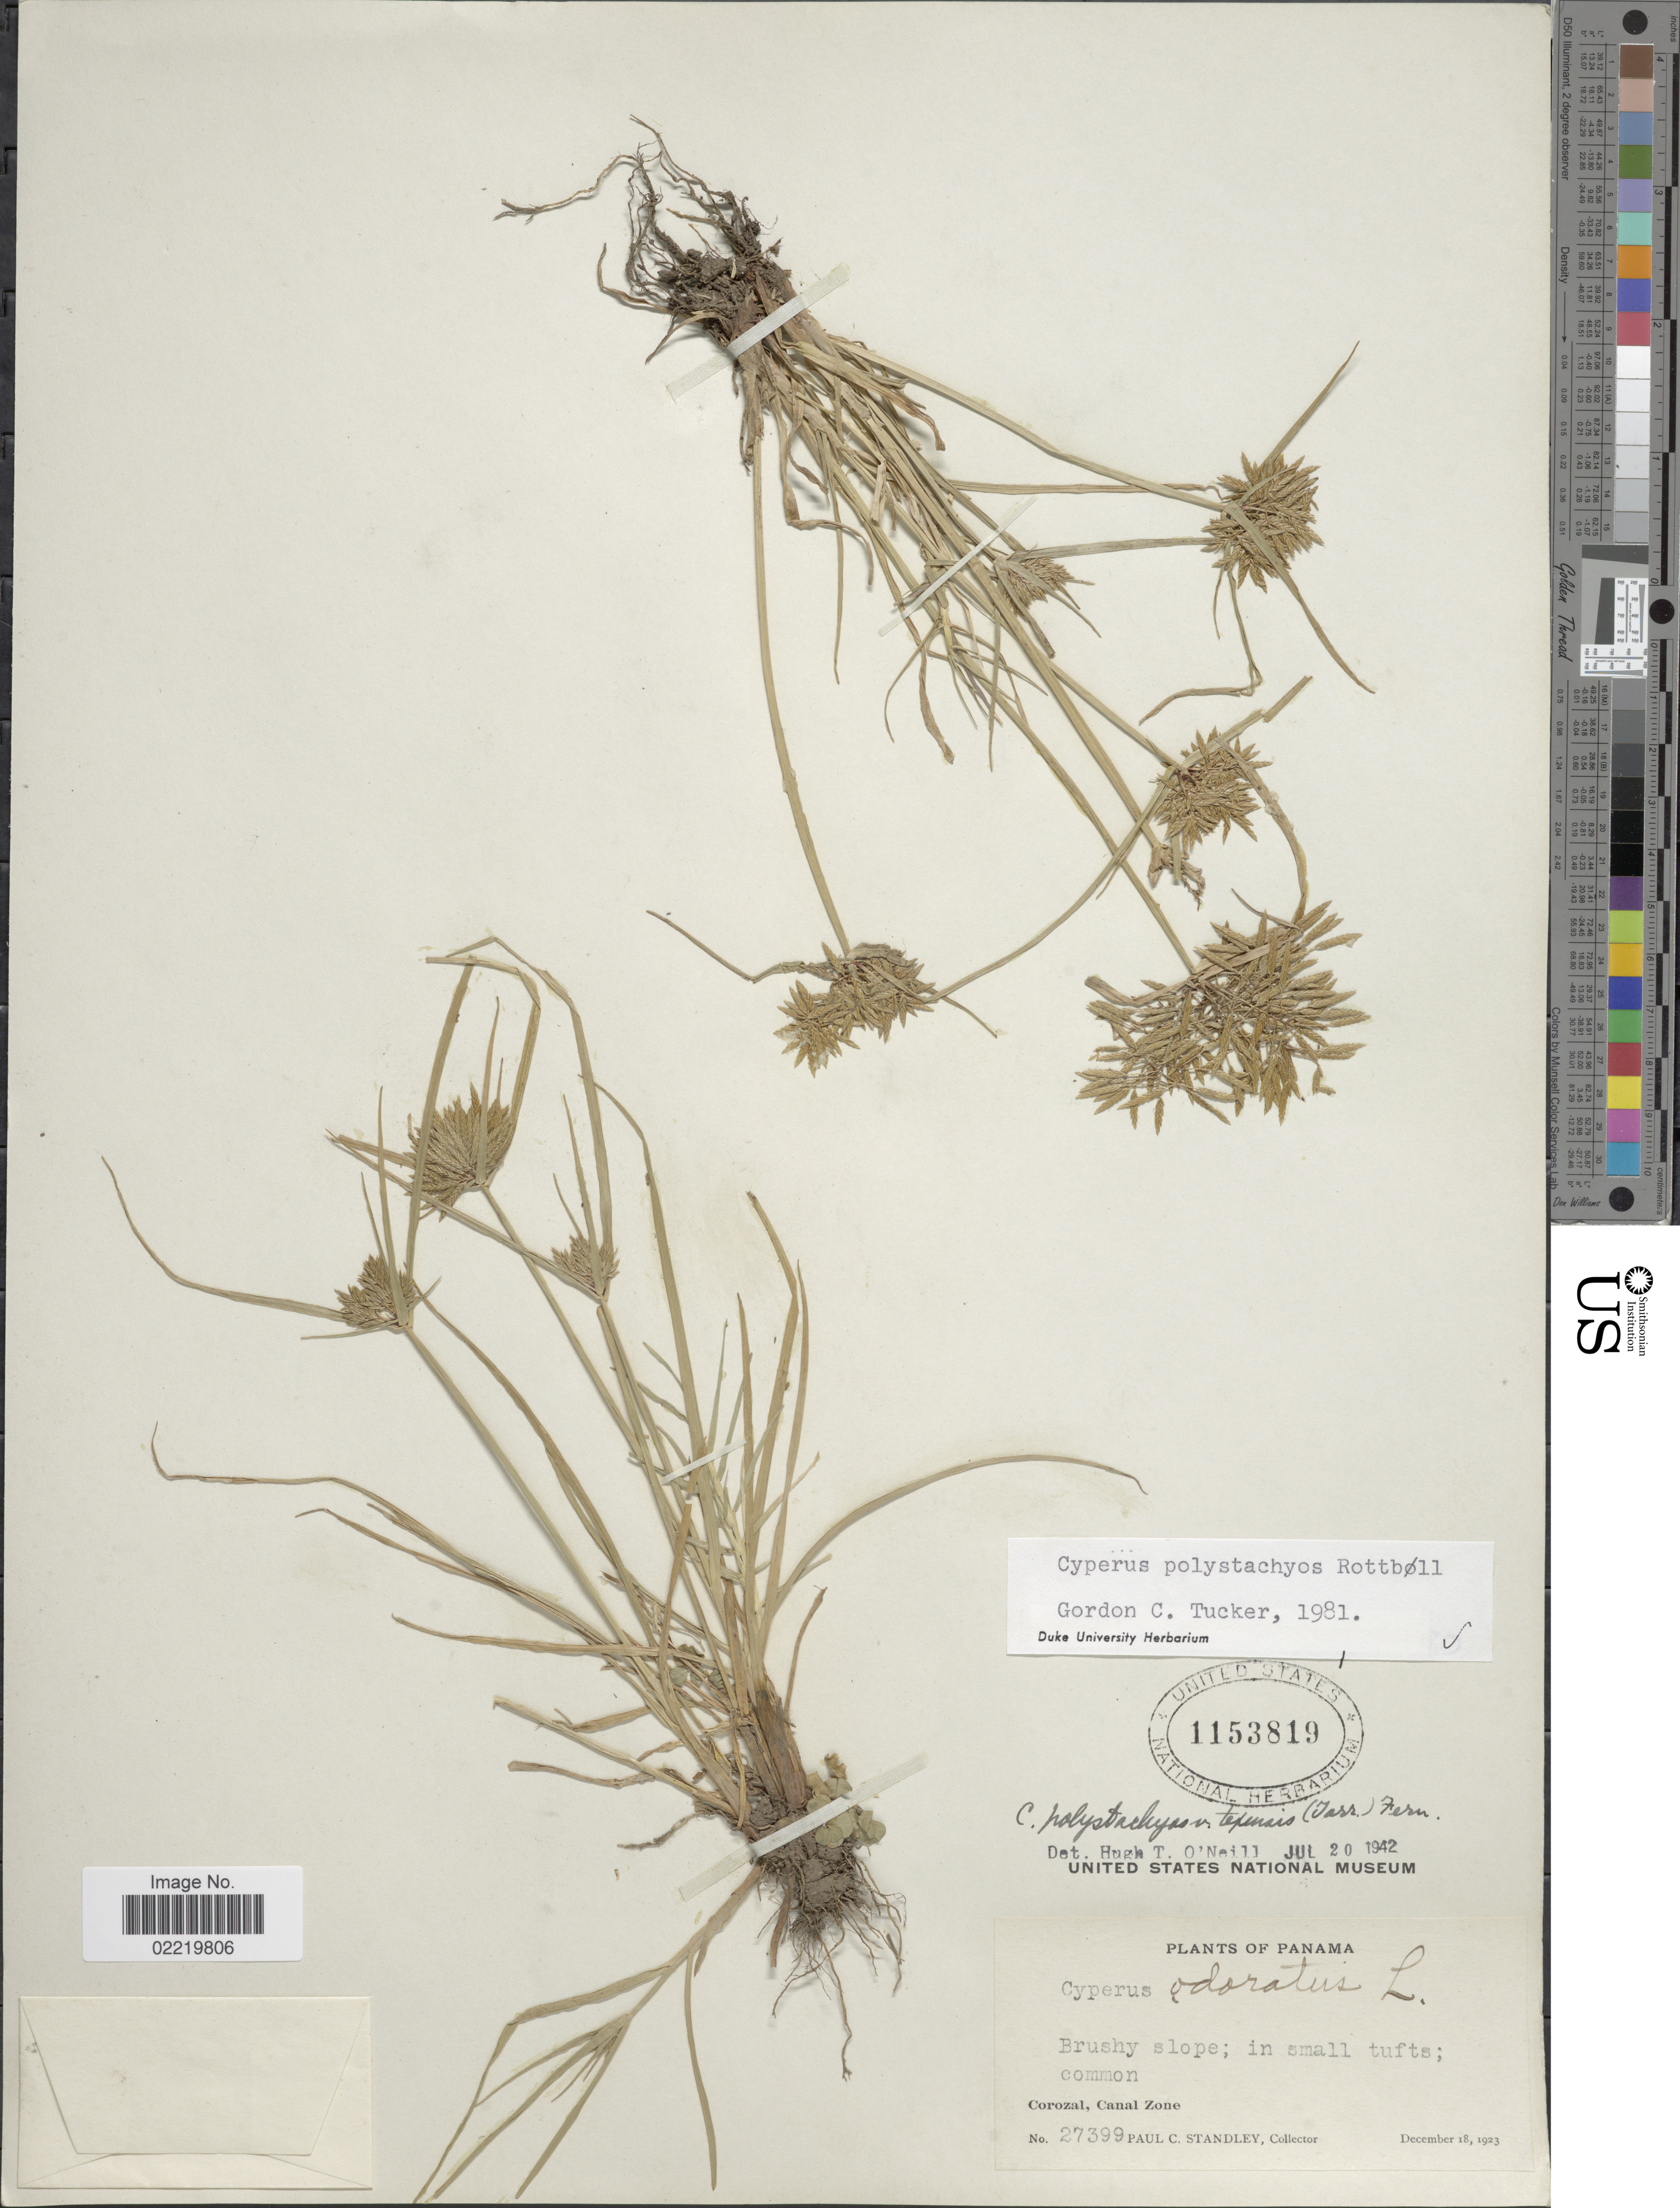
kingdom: Plantae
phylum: Tracheophyta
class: Liliopsida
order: Poales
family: Cyperaceae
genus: Cyperus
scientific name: Cyperus polystachyos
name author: Rottb.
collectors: P. C. Standley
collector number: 27399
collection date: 1923-12-18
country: Panama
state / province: Colón / Panamá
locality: Brushy slope; Corozal, Canal Zone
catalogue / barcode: US 1153819